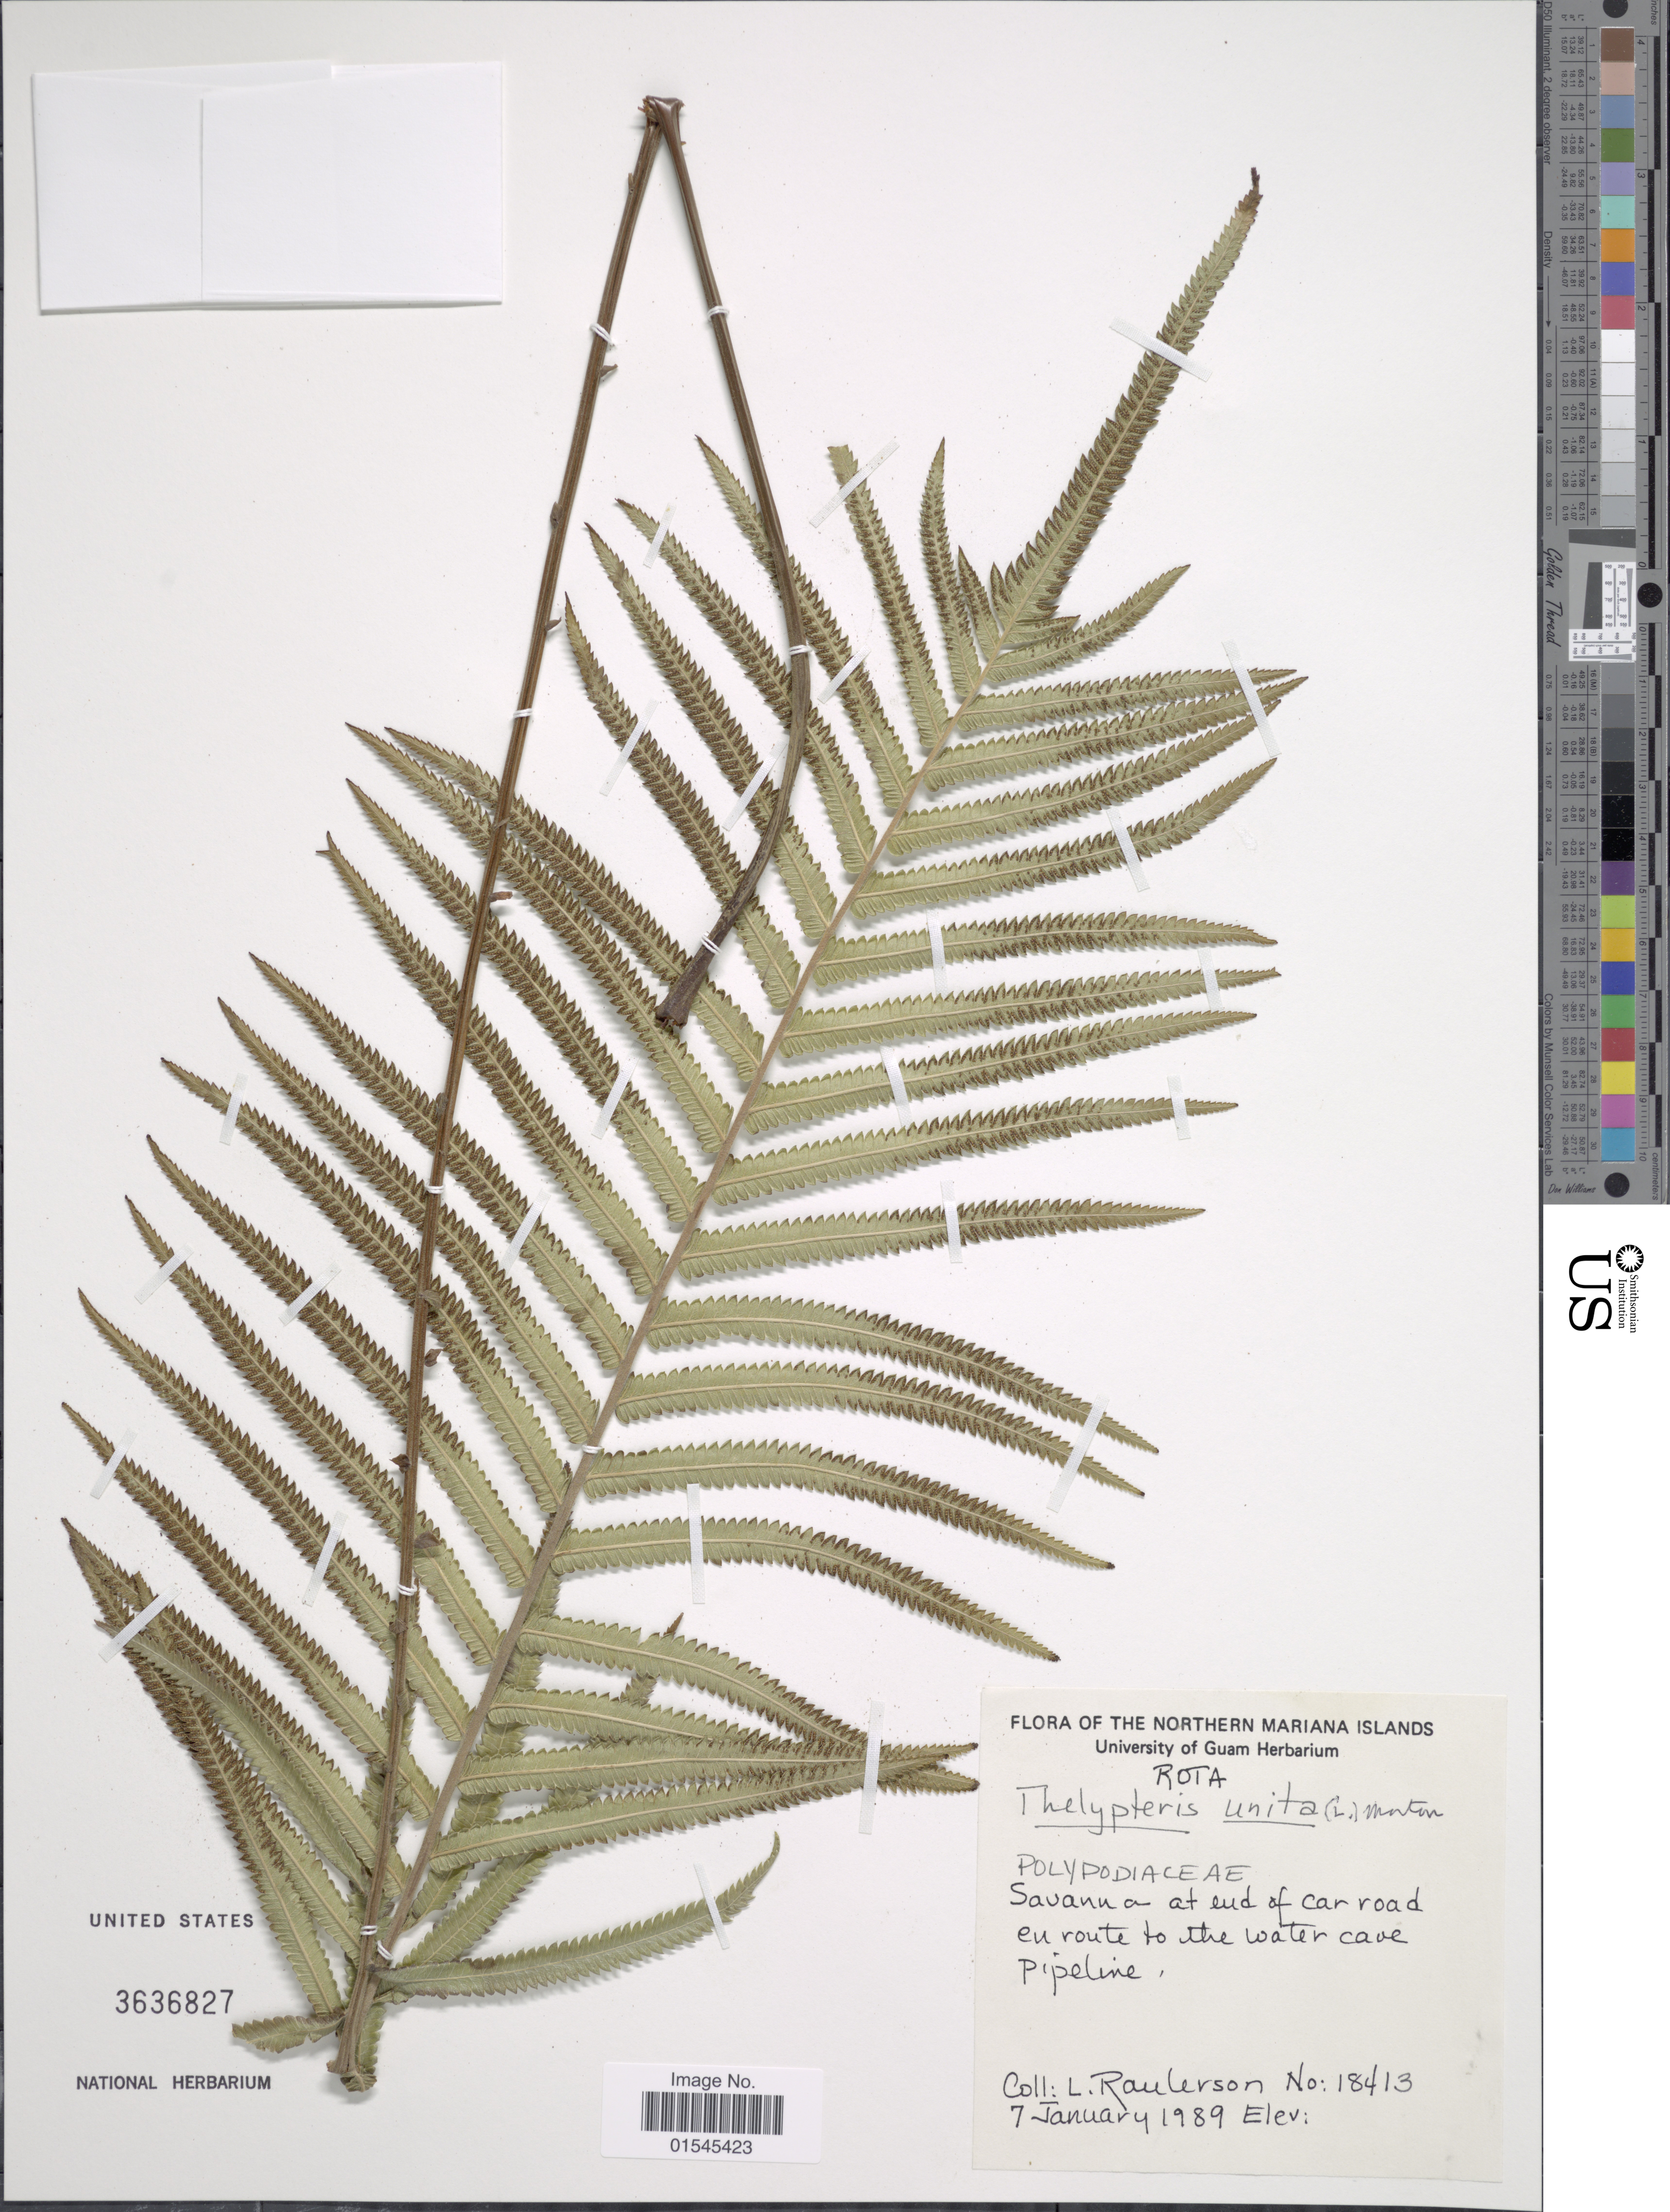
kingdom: Plantae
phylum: Tracheophyta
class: Polypodiopsida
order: Polypodiales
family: Thelypteridaceae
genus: Sphaerostephanos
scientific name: Sphaerostephanos unitus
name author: (L.) Holttum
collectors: L. Raulerson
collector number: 18413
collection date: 1989-01-07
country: Northern Mariana Islands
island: Rota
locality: Rota. Savanna at end of car road en route to the water cave pipeline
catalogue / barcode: US 3636827